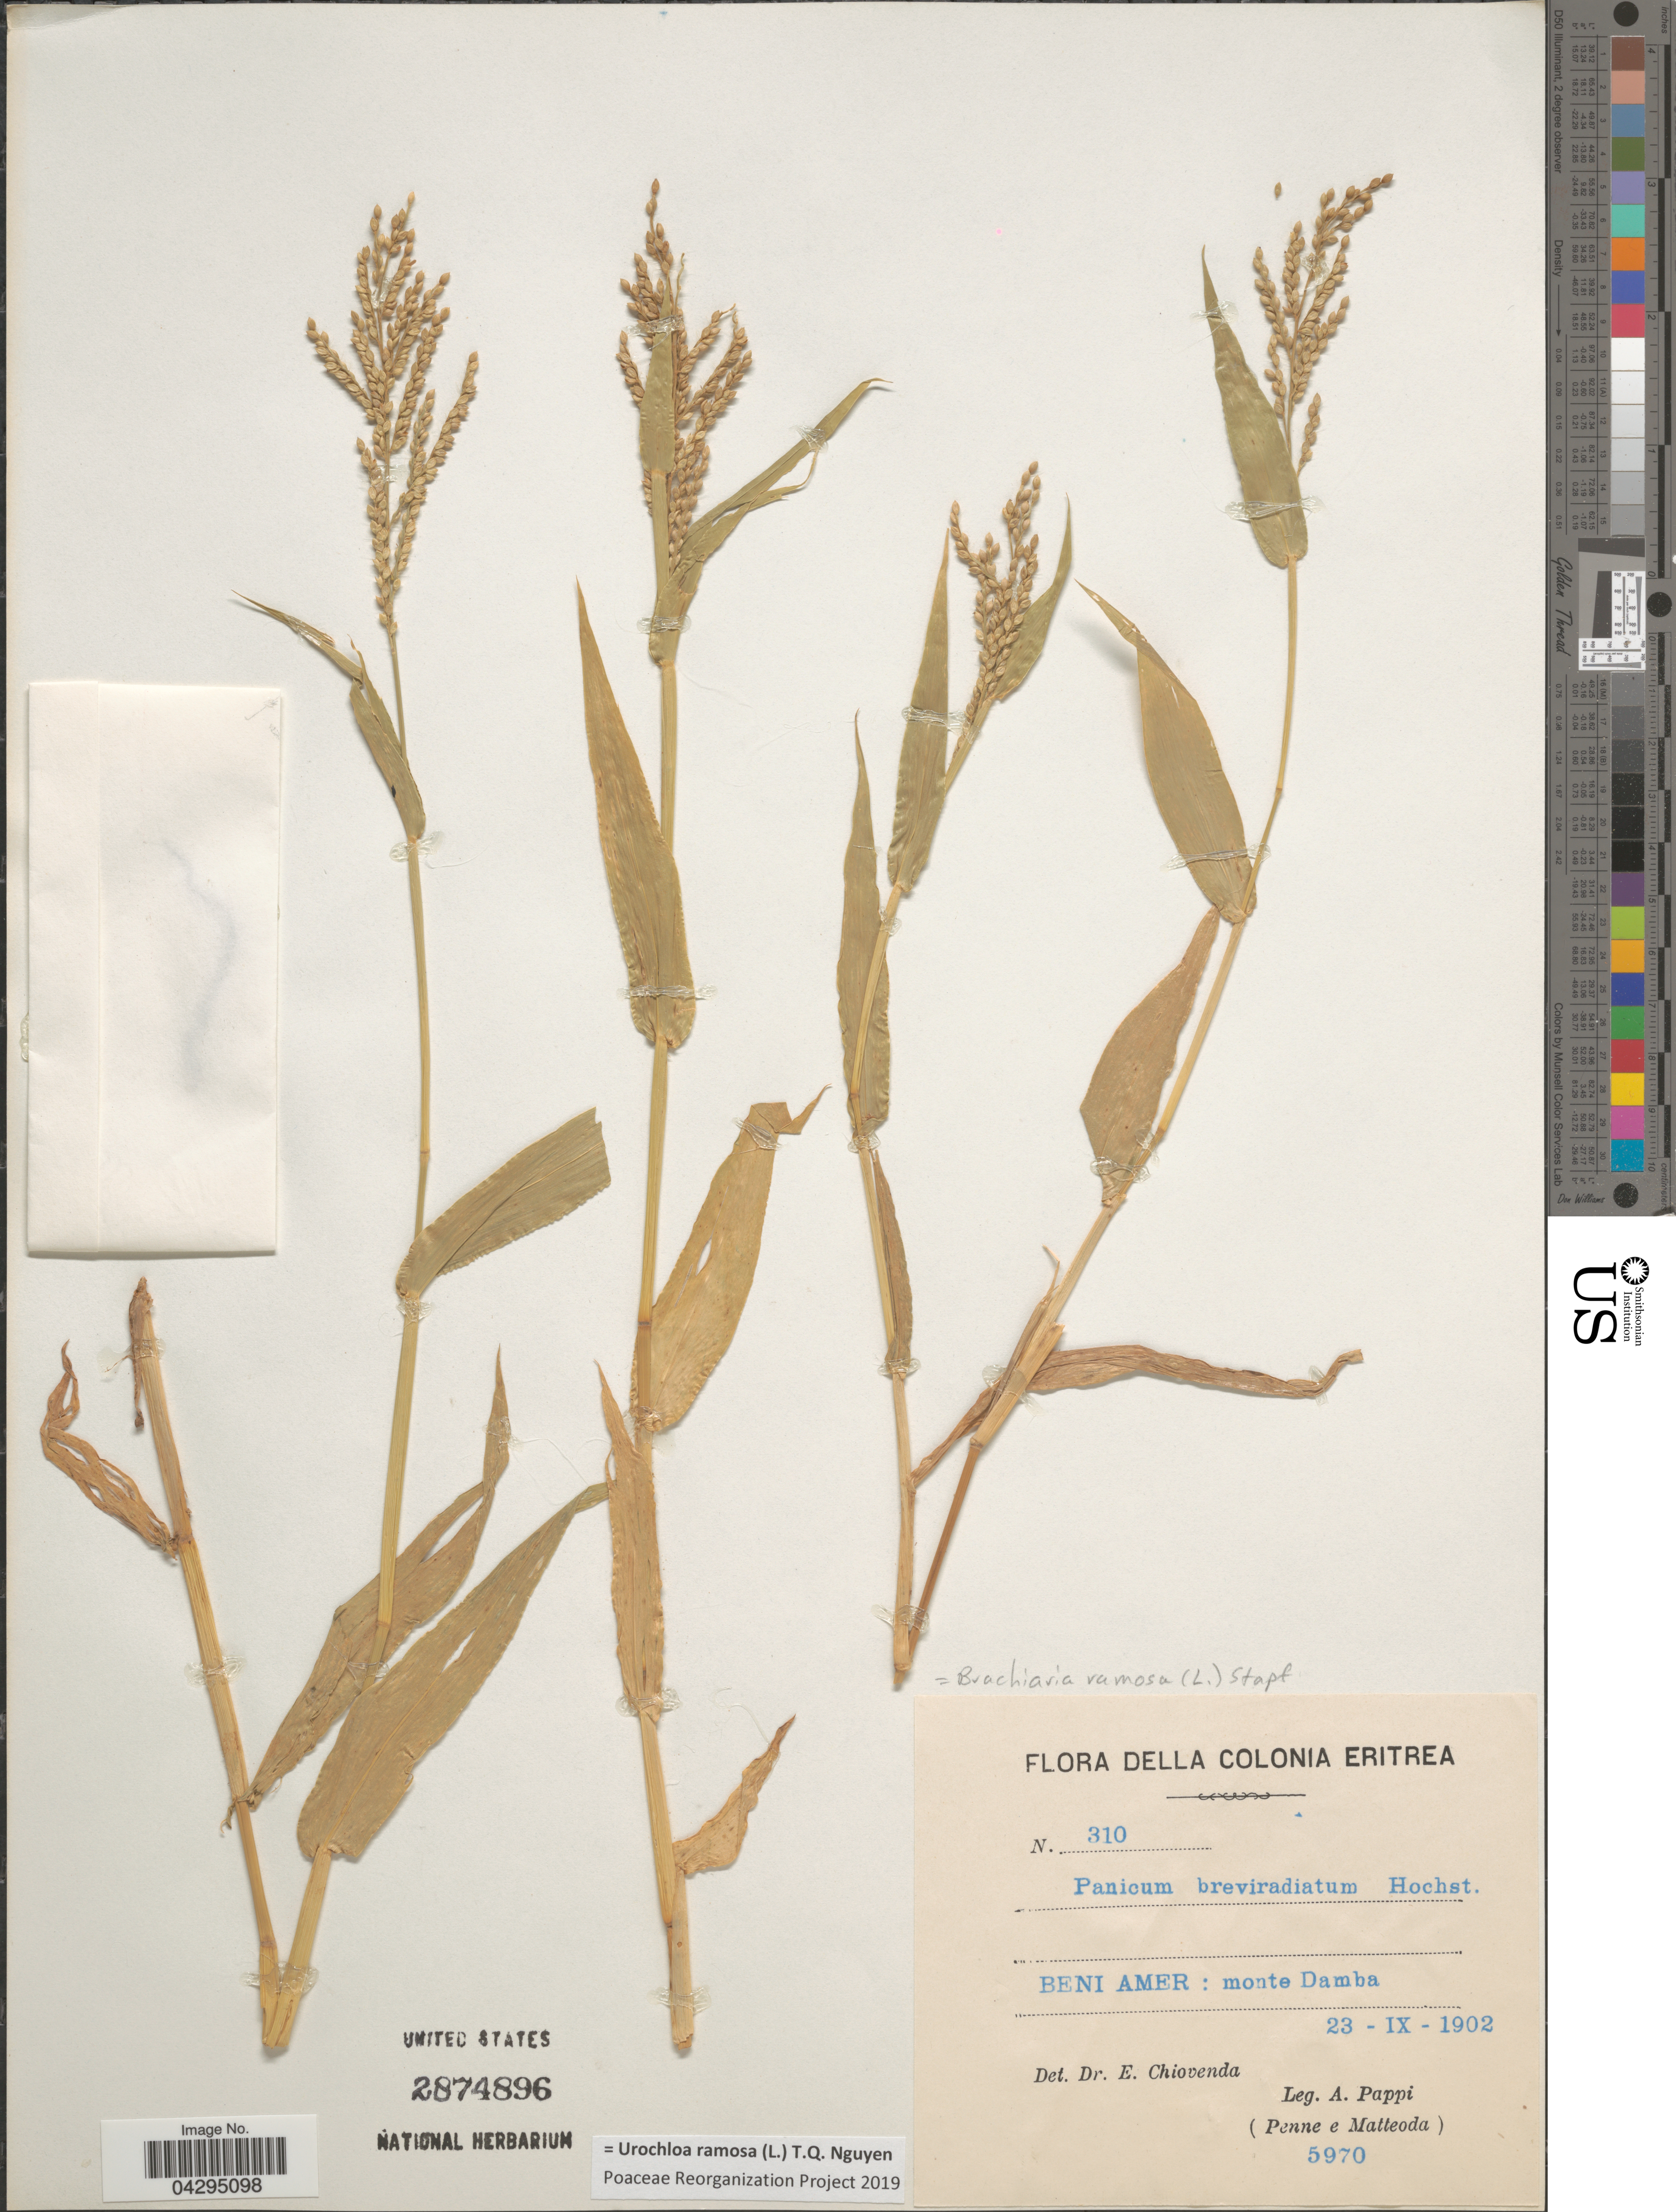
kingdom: Plantae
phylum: Tracheophyta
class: Liliopsida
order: Poales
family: Poaceae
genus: Urochloa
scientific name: Urochloa ramosa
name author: T.Q. Nguyen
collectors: A. Pappi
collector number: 5970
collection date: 1902-09-23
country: Eritrea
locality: Della Colonia Eritrea. Beni Amer: monte Damba.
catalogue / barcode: US 2874896